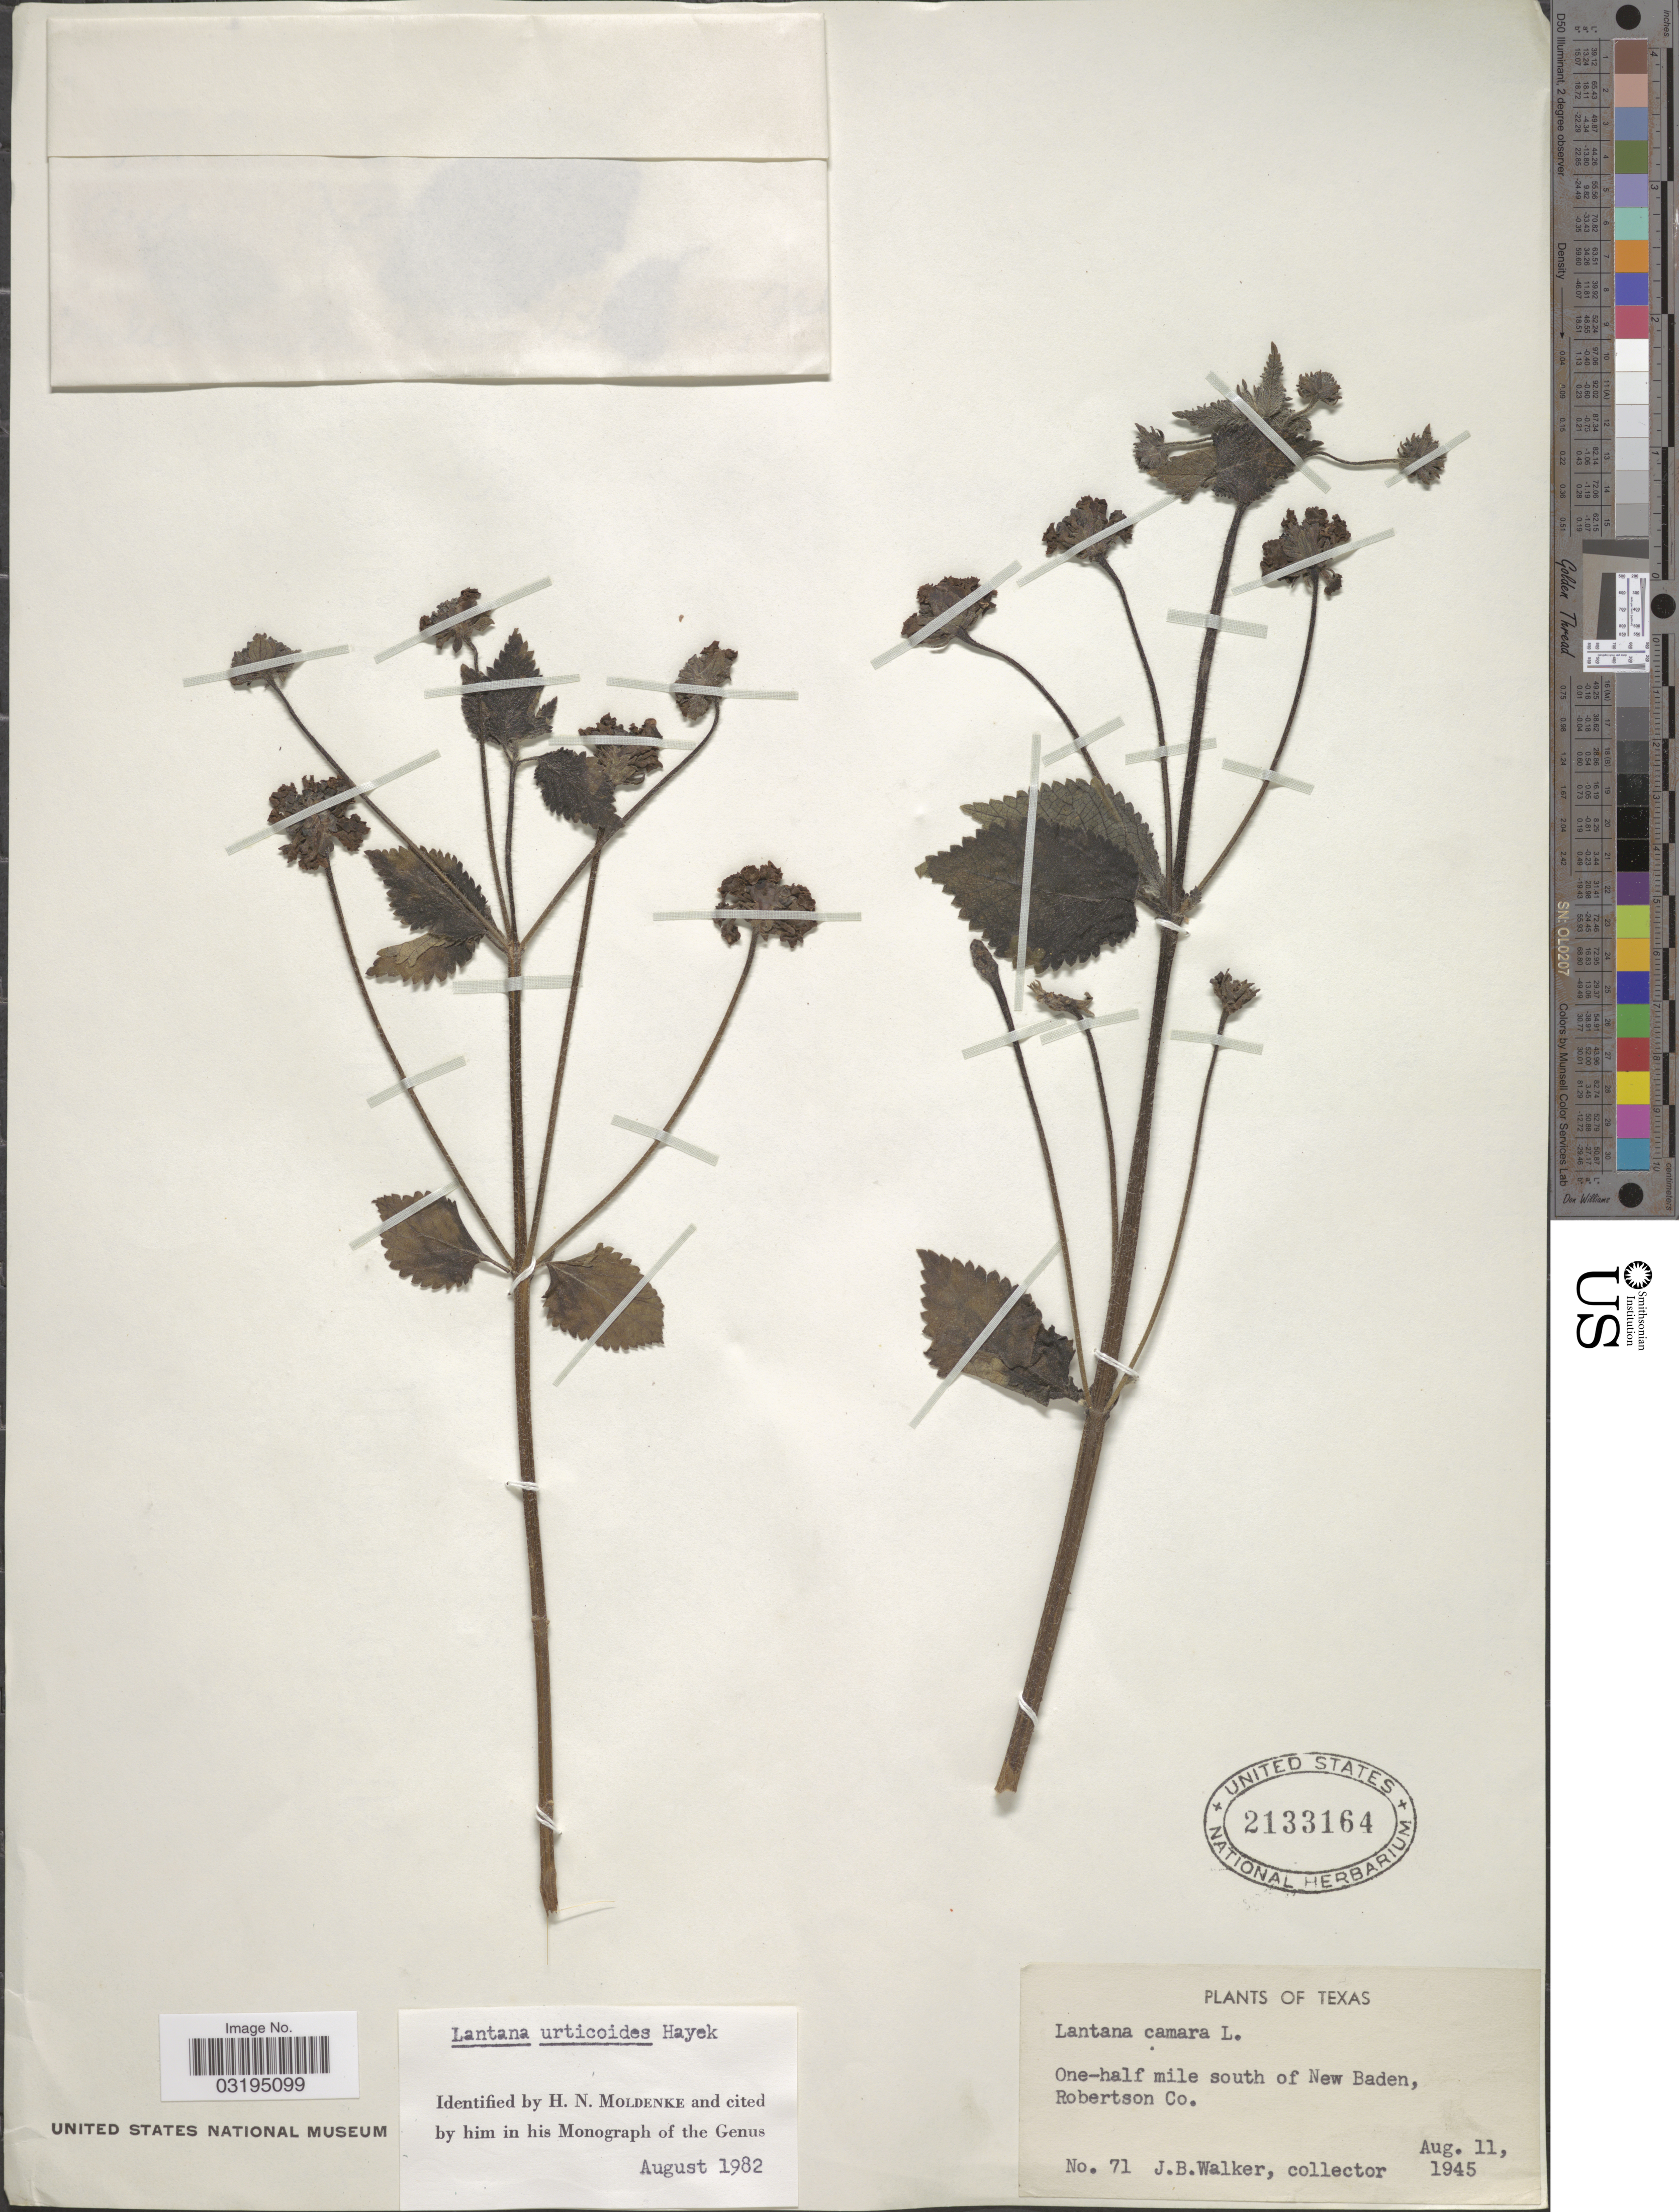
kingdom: Plantae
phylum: Tracheophyta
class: Magnoliopsida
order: Lamiales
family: Verbenaceae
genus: Lantana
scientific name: Lantana urticoides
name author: Hayek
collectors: J. Walker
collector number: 71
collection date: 1945-08-11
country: United States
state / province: Texas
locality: One-half mile south of New Baden, Robertson Co.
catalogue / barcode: US 2133164